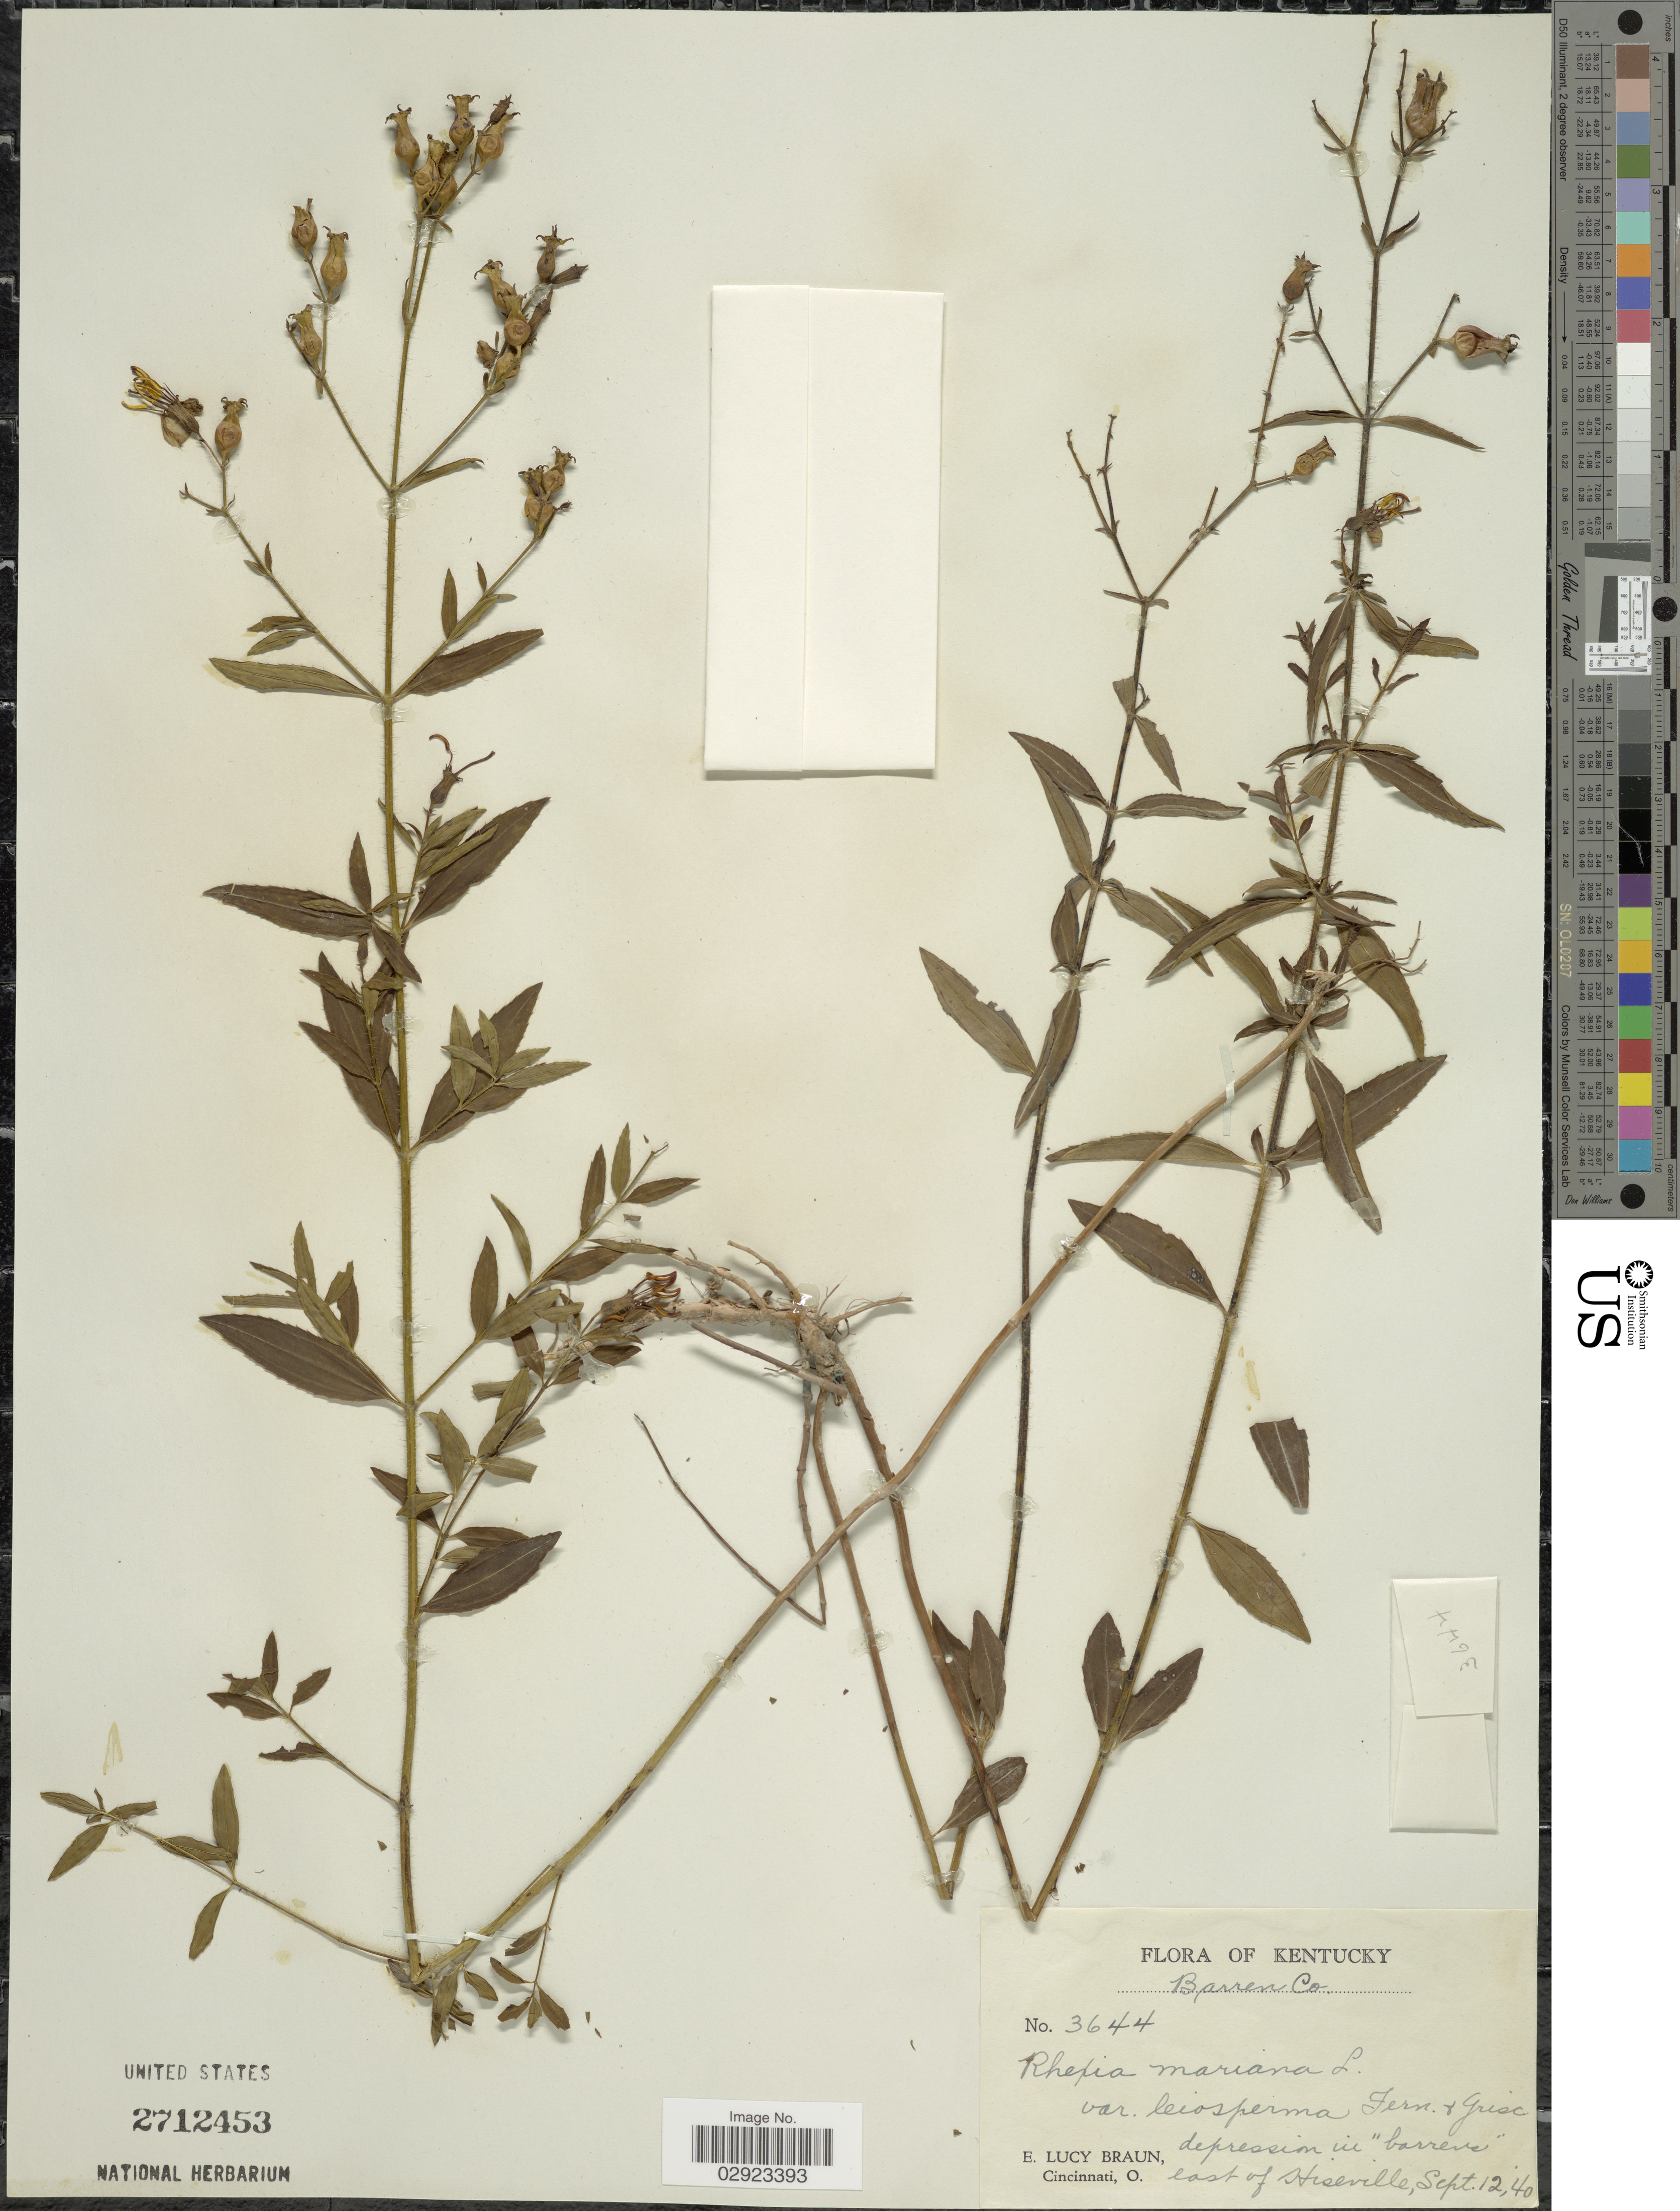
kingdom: Plantae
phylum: Tracheophyta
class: Magnoliopsida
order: Myrtales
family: Melastomataceae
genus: Rhexia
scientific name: Rhexia mariana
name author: L.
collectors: E. L. Braun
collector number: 3644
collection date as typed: Transcribed d/m/y: 12/9/40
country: United States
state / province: Kentucky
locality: Barren Co, east of Hiseville.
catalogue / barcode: US 2712453